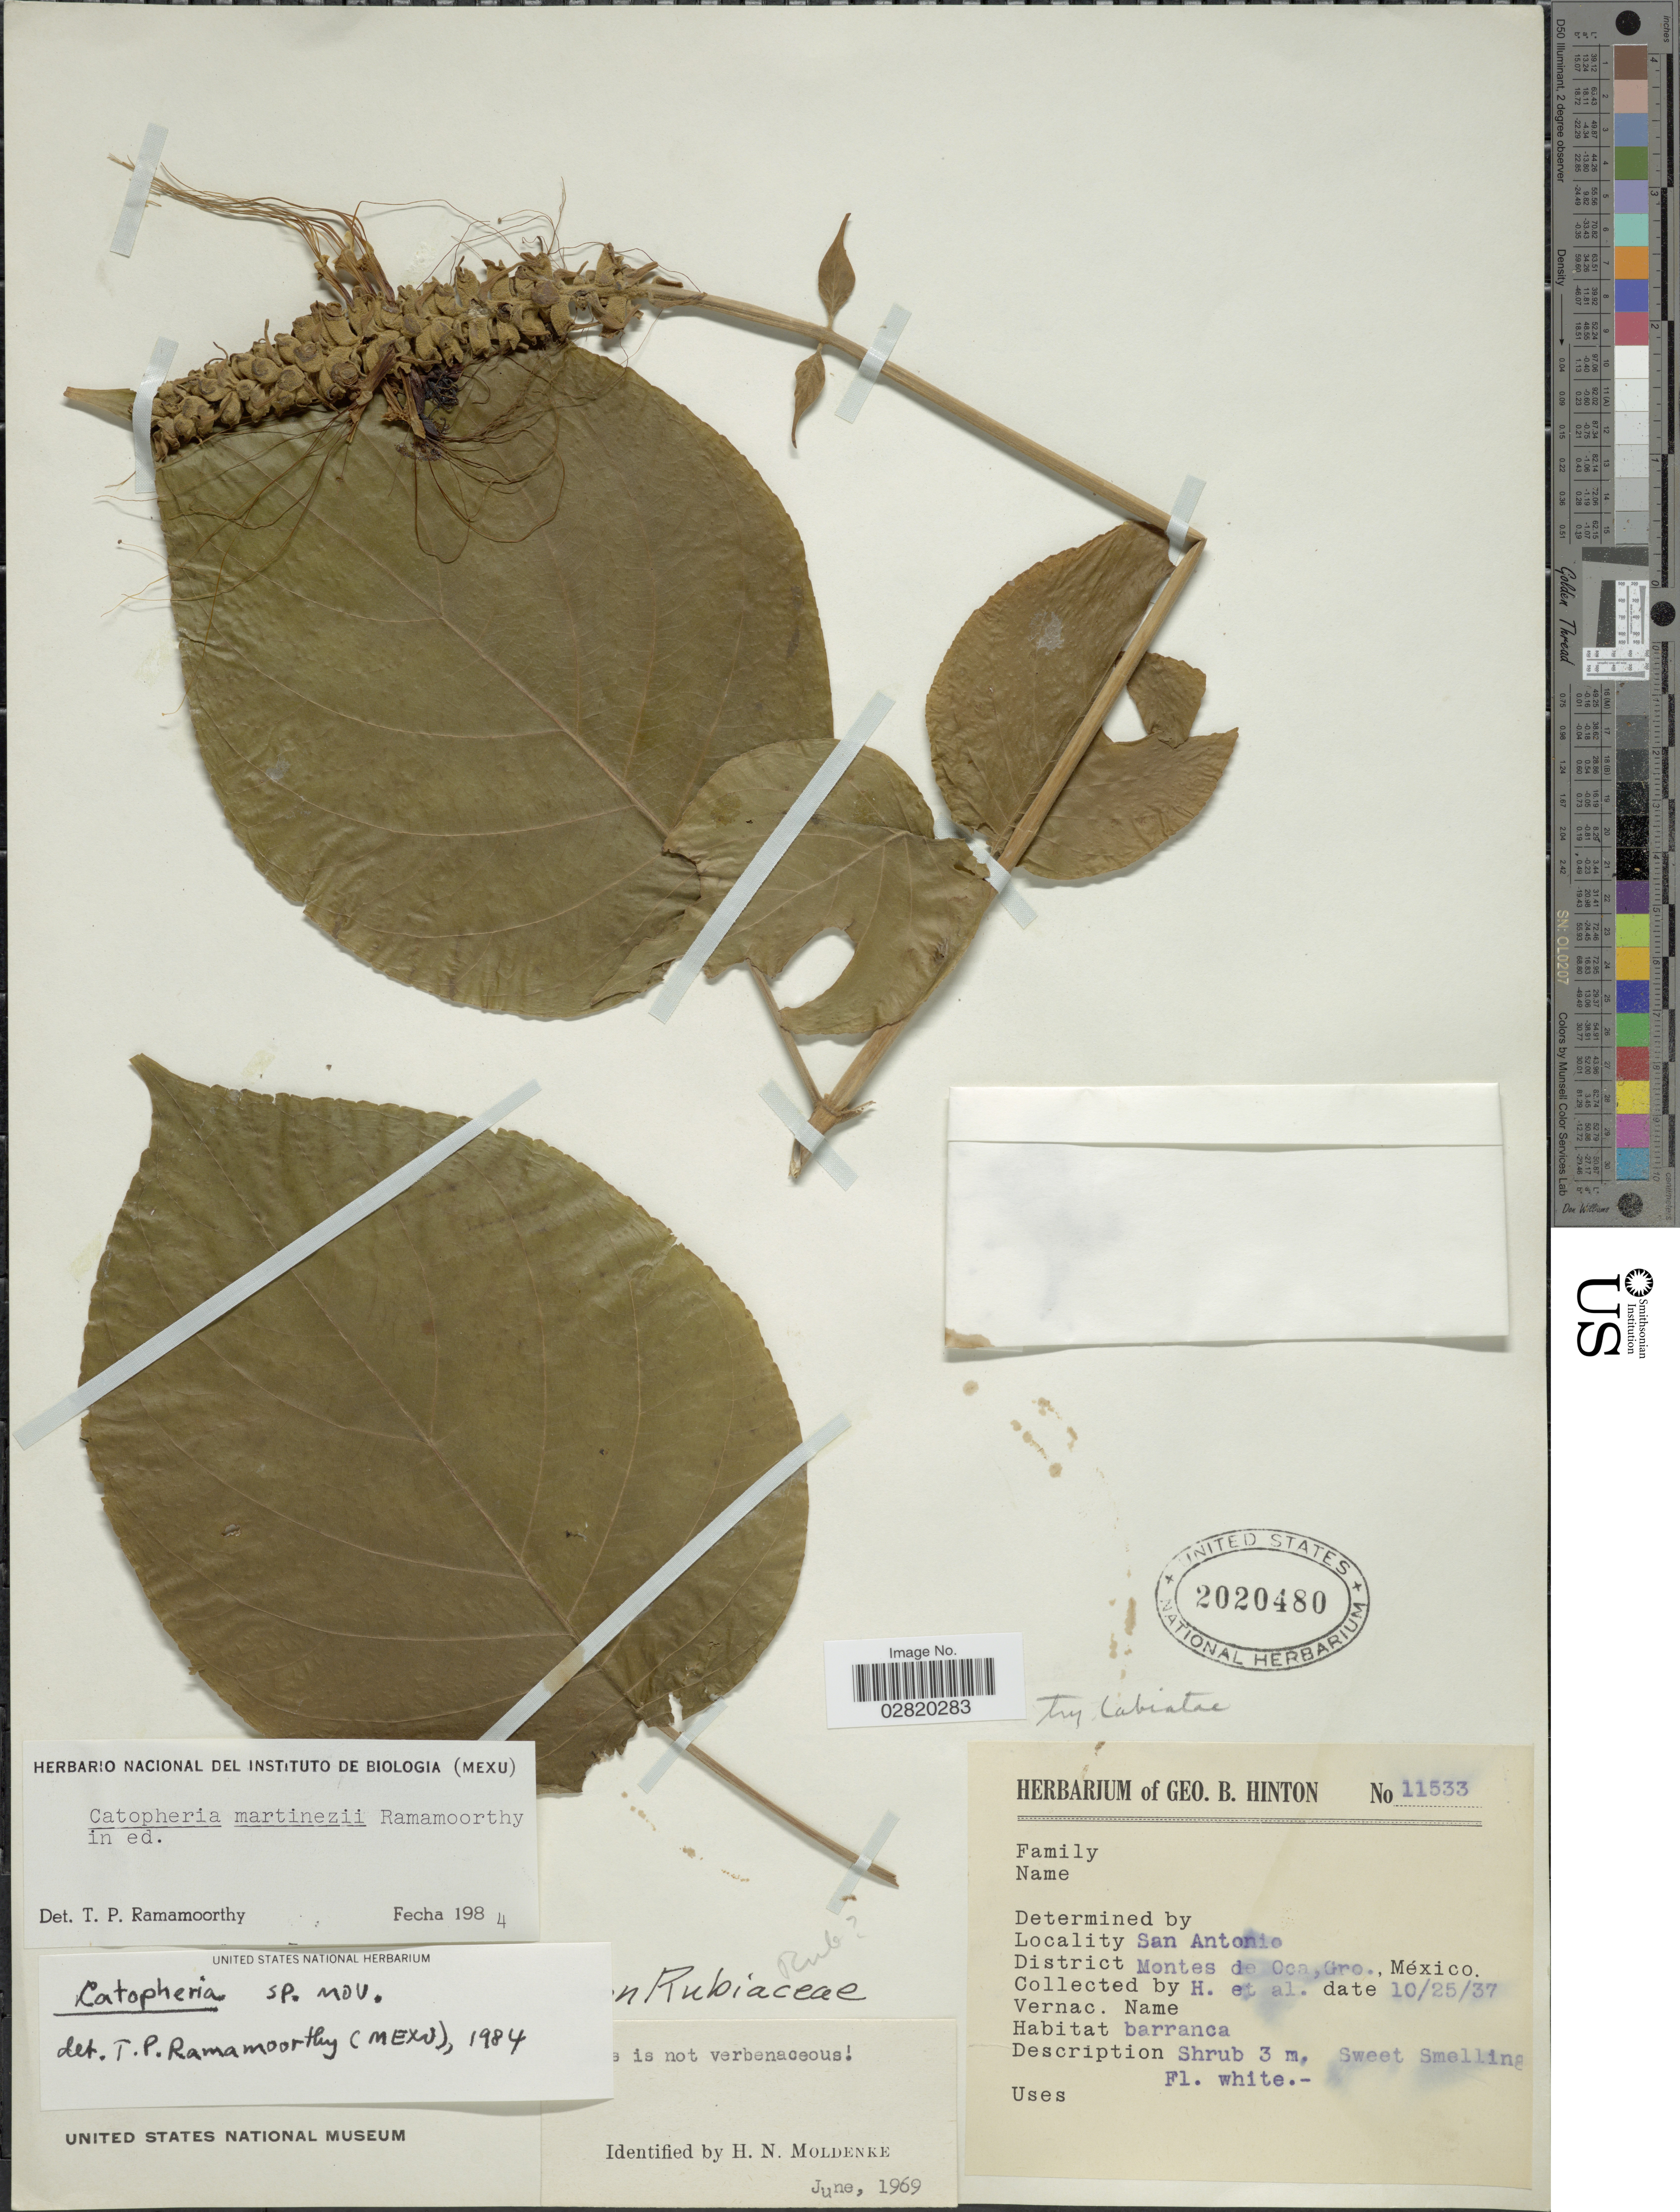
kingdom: Plantae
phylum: Tracheophyta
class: Magnoliopsida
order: Lamiales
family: Lamiaceae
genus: Catoferia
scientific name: Catoferia martinezii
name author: Ramamoorthy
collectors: G. B. Hinton & et al.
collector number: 11533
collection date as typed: Transcribed d/m/y: 25/10/37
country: Mexico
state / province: Guerrero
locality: San Antonio. District Montes de Oca.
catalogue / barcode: US 2020480